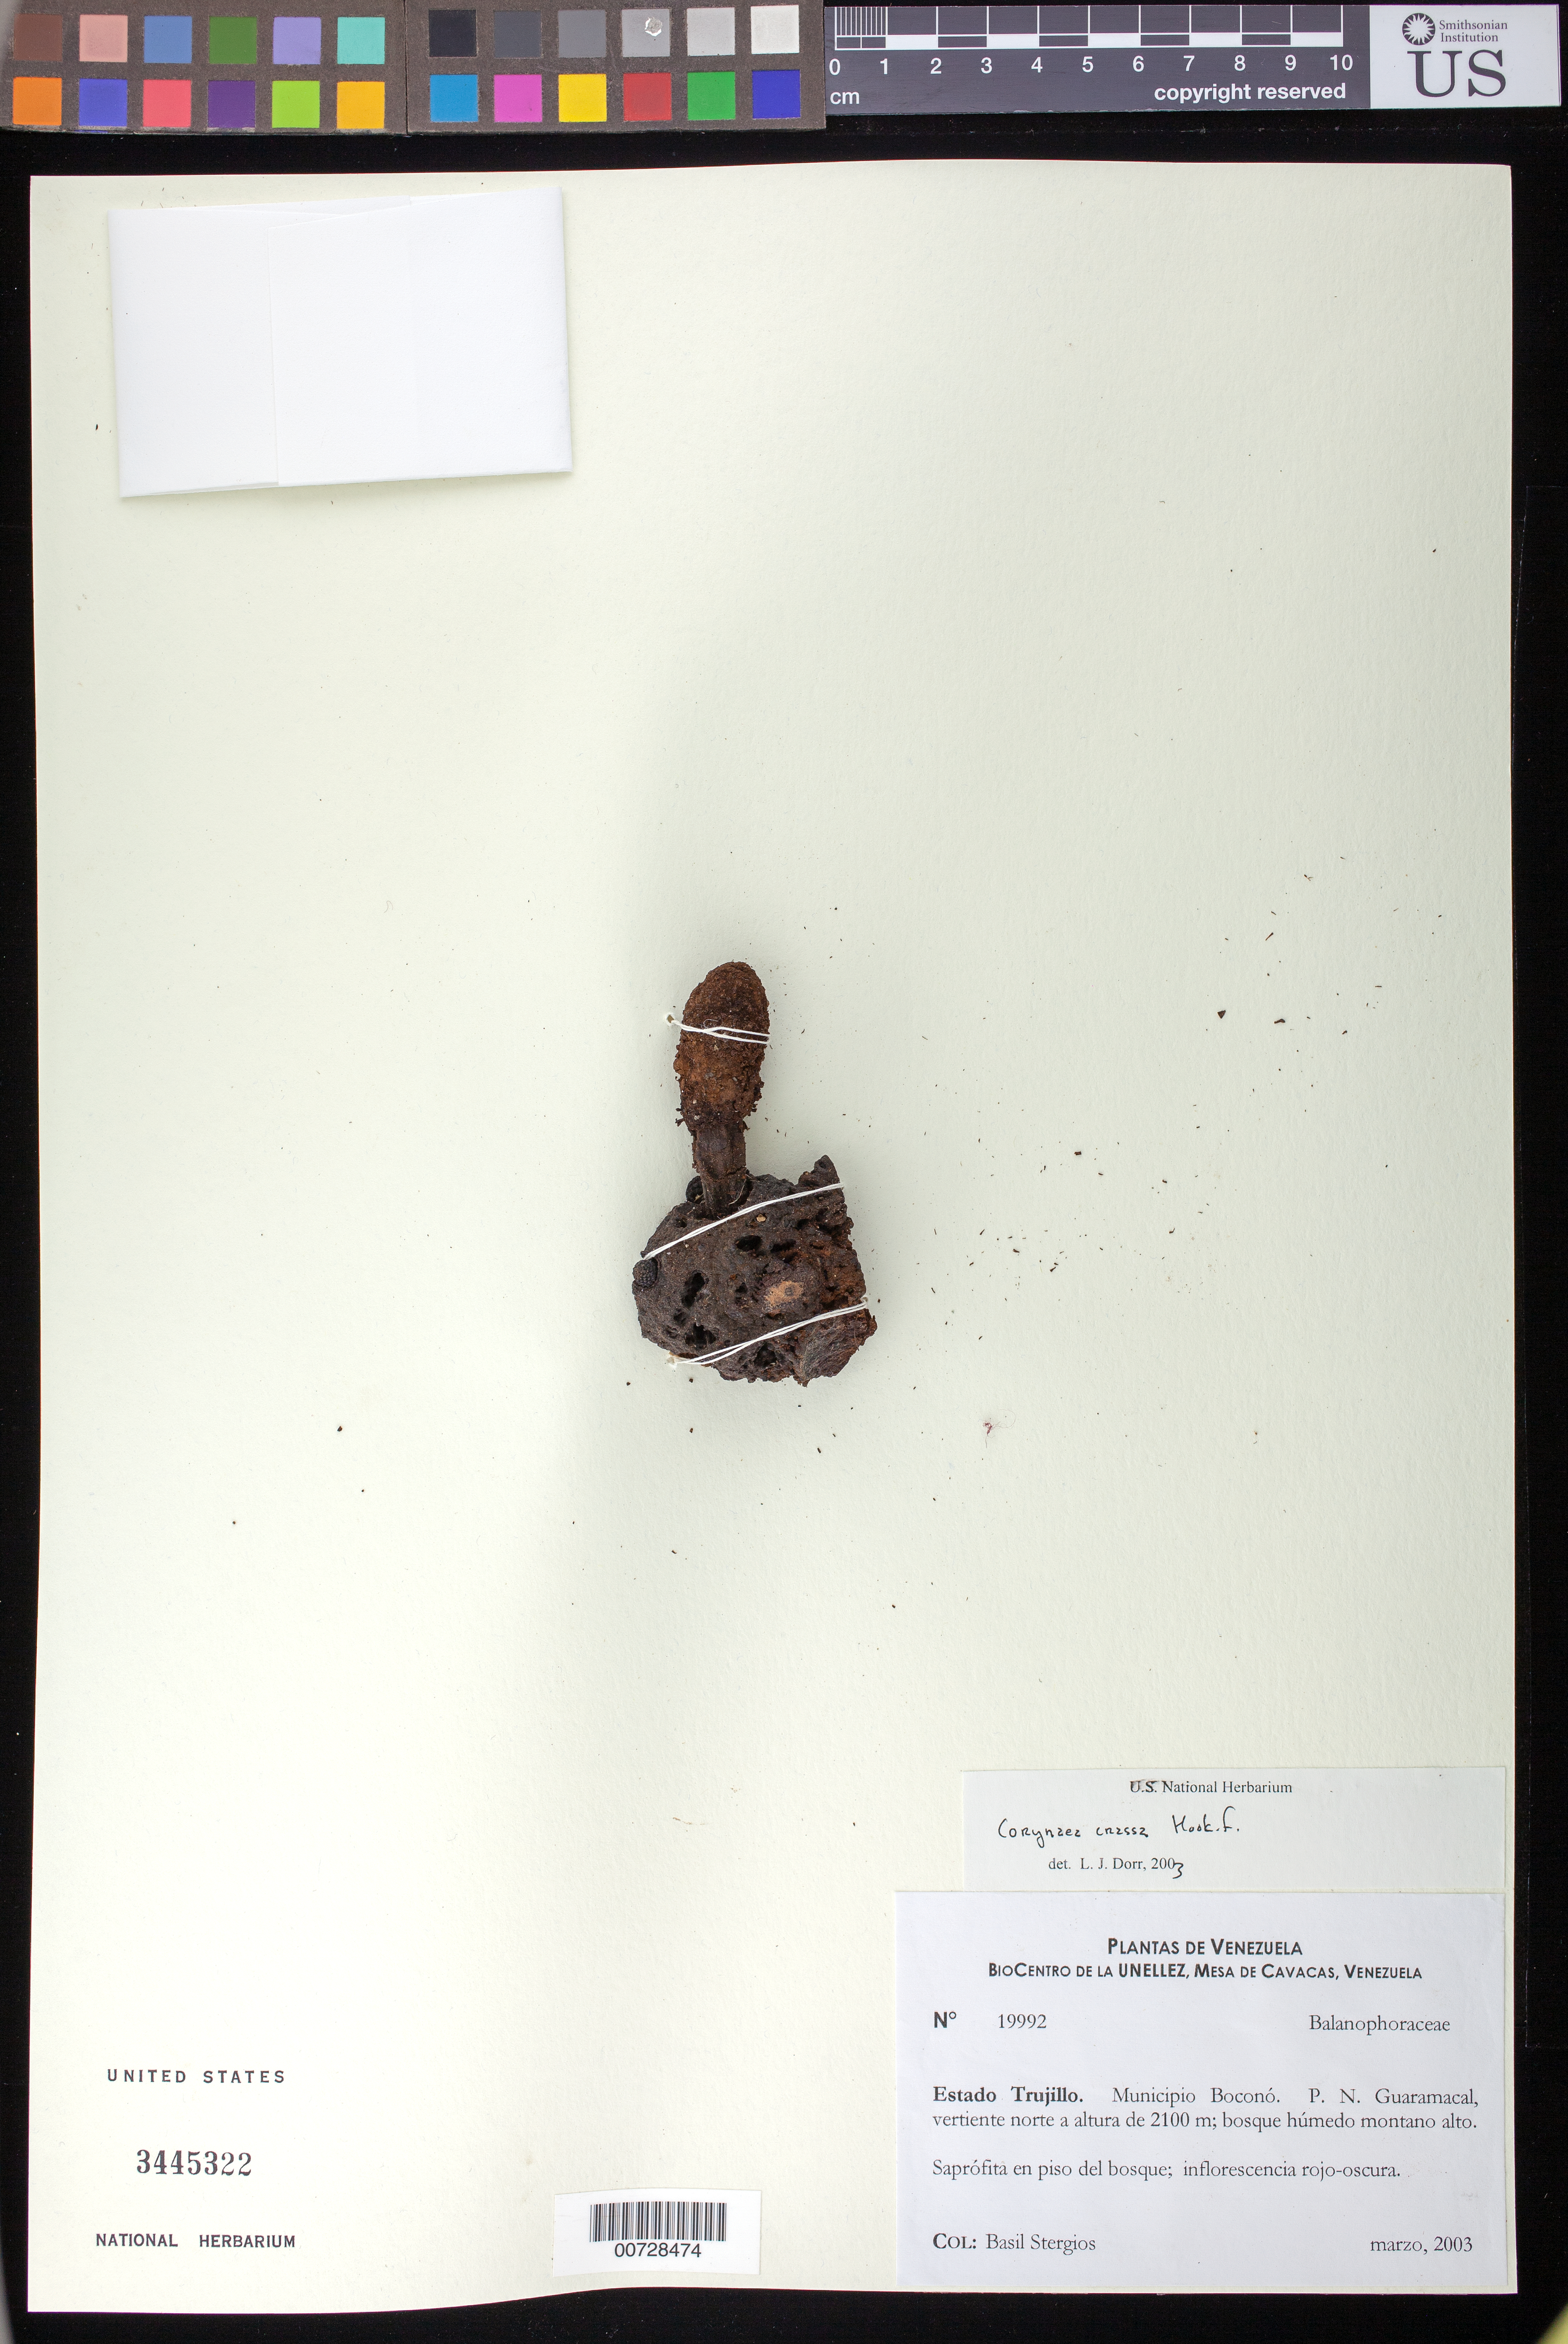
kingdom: Plantae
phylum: Tracheophyta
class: Magnoliopsida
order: Santalales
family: Balanophoraceae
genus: Corynaea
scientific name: Corynaea crassa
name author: Hook. f.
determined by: Dorr, L. J., (BOT), Smithsonian Institution - National Museum of Natural History (UNITED STATES)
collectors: B. G. Stergios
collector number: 19992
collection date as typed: Mar 2003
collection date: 2003-03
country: Venezuela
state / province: Trujillo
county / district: Boconó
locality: Parque Nacional Guaramacal, vertiente N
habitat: Bosque húmedo montano alto.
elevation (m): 2100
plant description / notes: PORT, US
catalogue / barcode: US 3445322